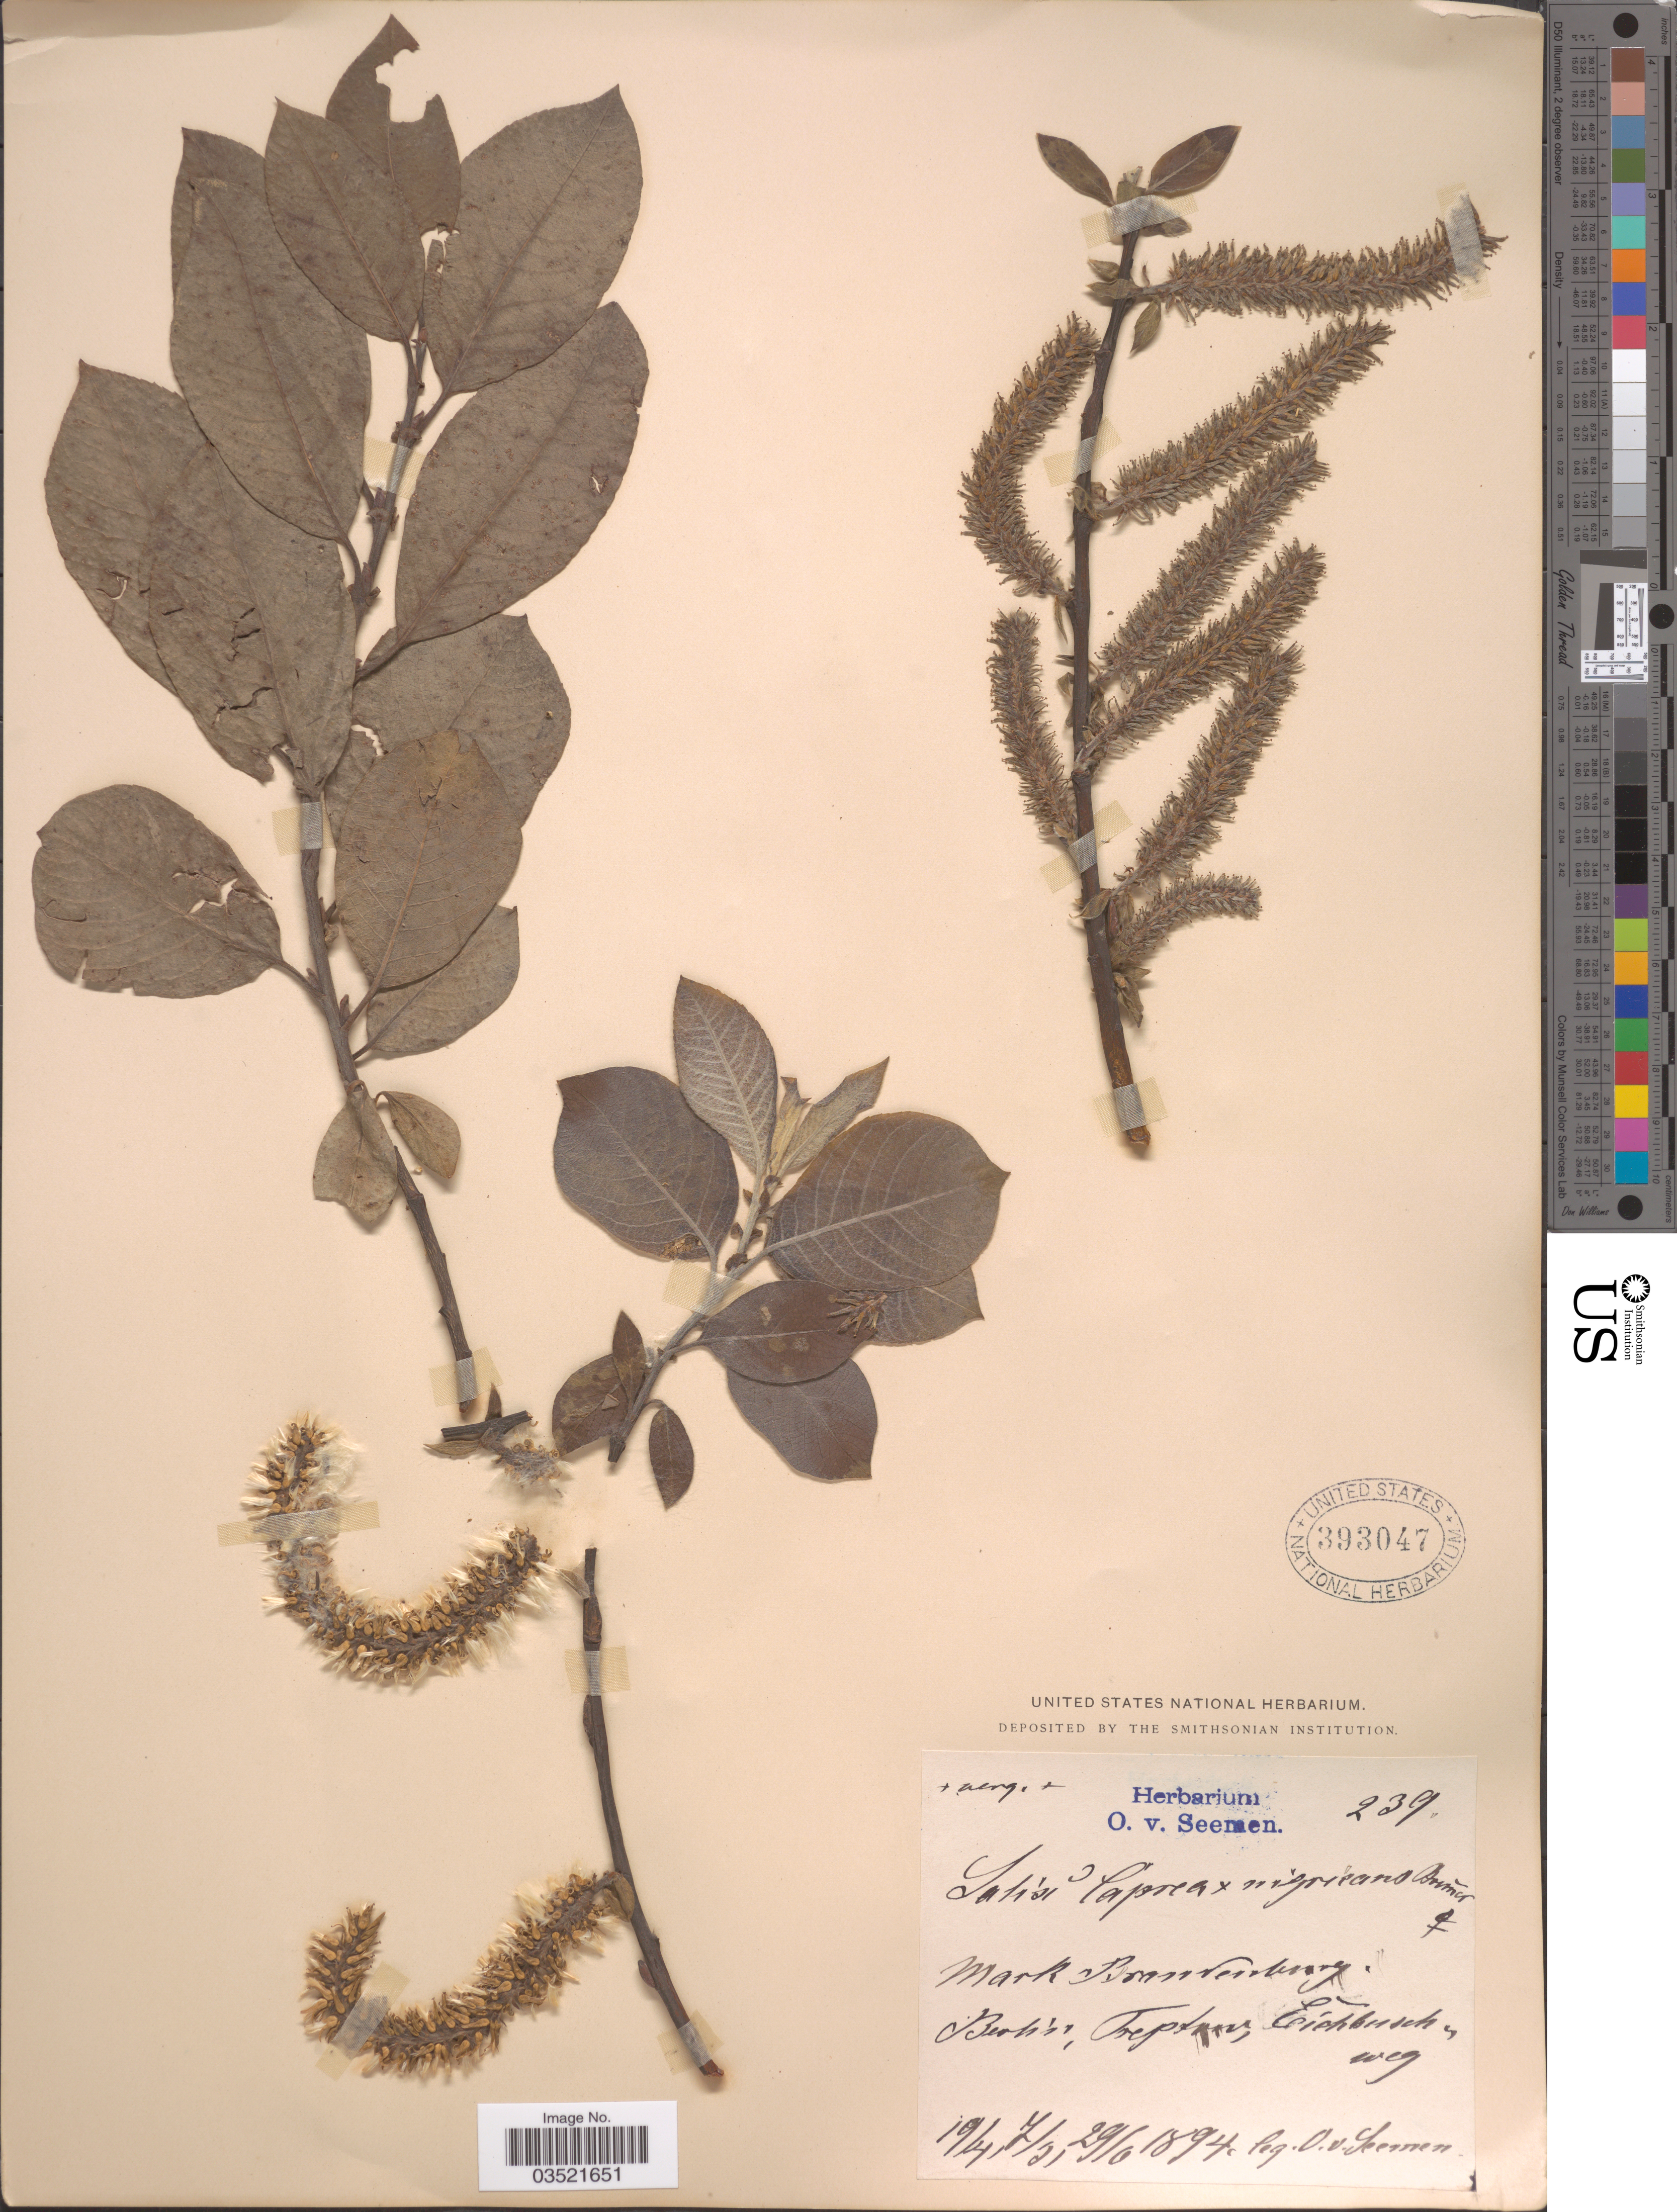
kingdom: Plantae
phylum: Tracheophyta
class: Magnoliopsida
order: Malpighiales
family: Salicaceae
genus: Salix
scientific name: Salix caprea x S. nigricans Sm.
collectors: K. O. von Seemen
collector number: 239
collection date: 1894-04-19/1894-06-29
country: Germany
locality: Mark Brandenburg, Berlin: Treptow Eichbusch weg.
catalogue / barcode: US 393047